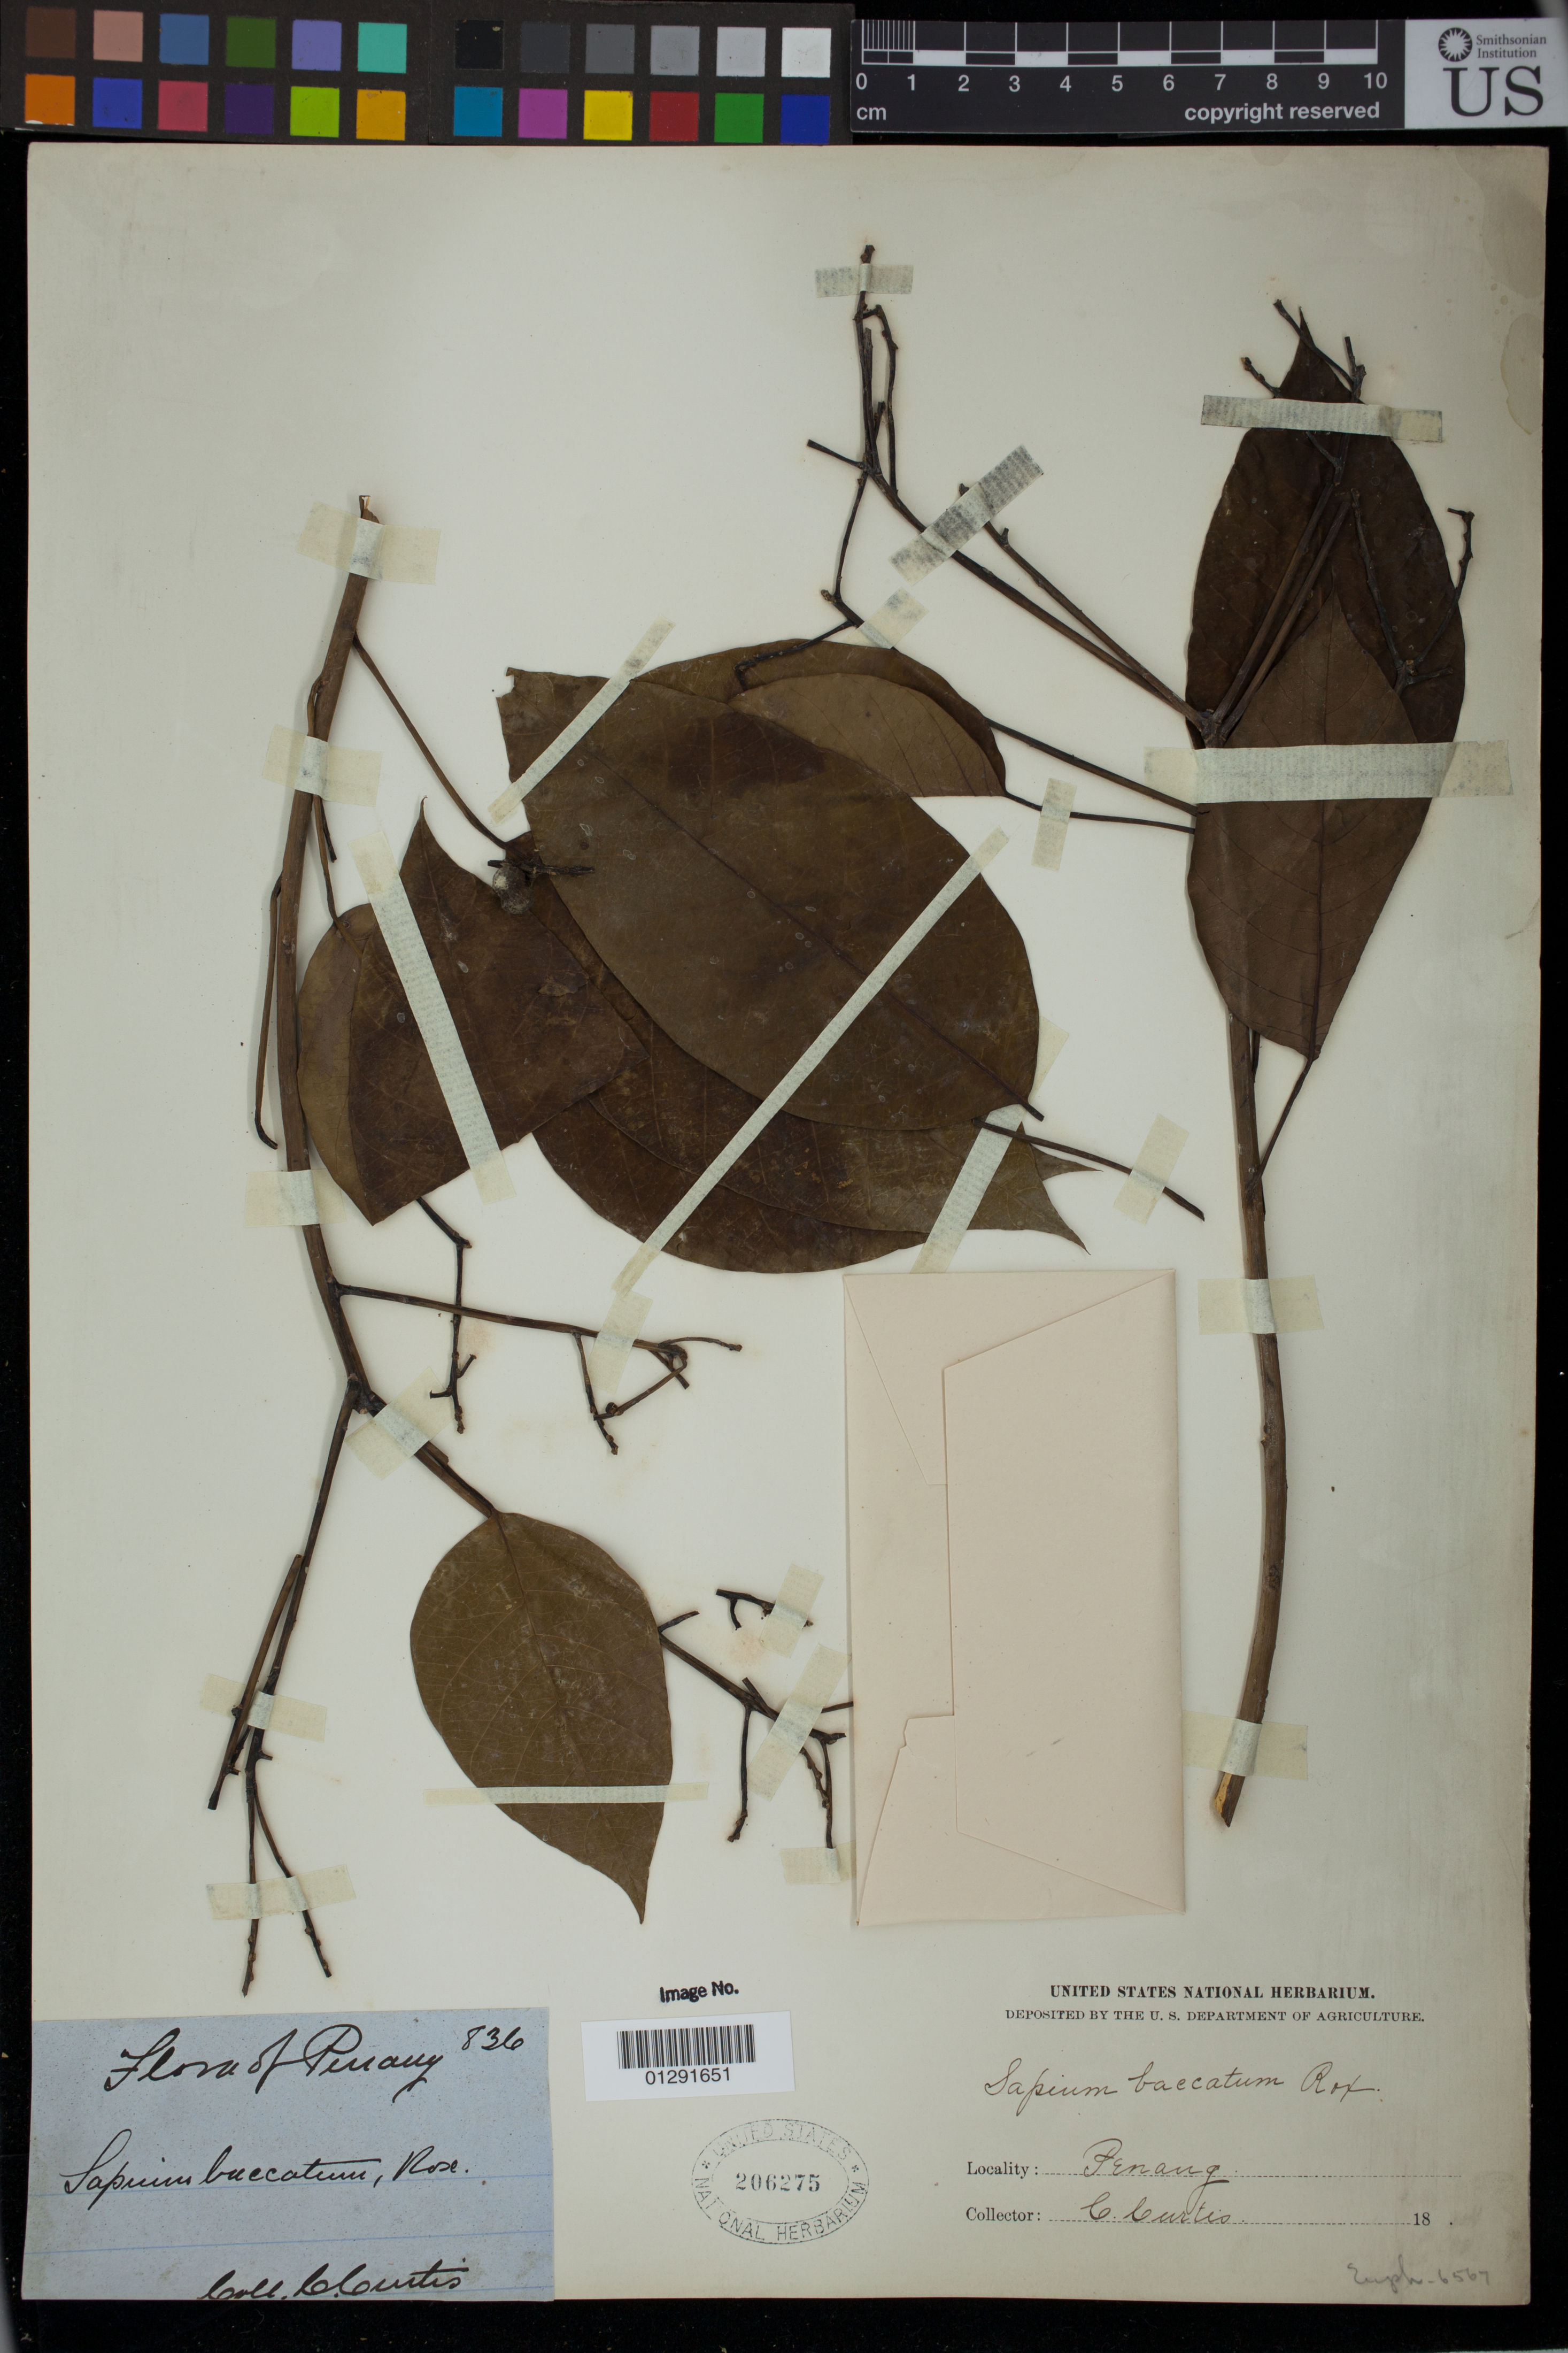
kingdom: Plantae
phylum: Tracheophyta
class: Magnoliopsida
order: Malpighiales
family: Euphorbiaceae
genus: Sapium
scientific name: Sapium baccatum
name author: Roxb.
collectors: C. Curtis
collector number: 836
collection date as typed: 18--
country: Malaysia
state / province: Pinang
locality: Penang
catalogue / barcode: US 206275